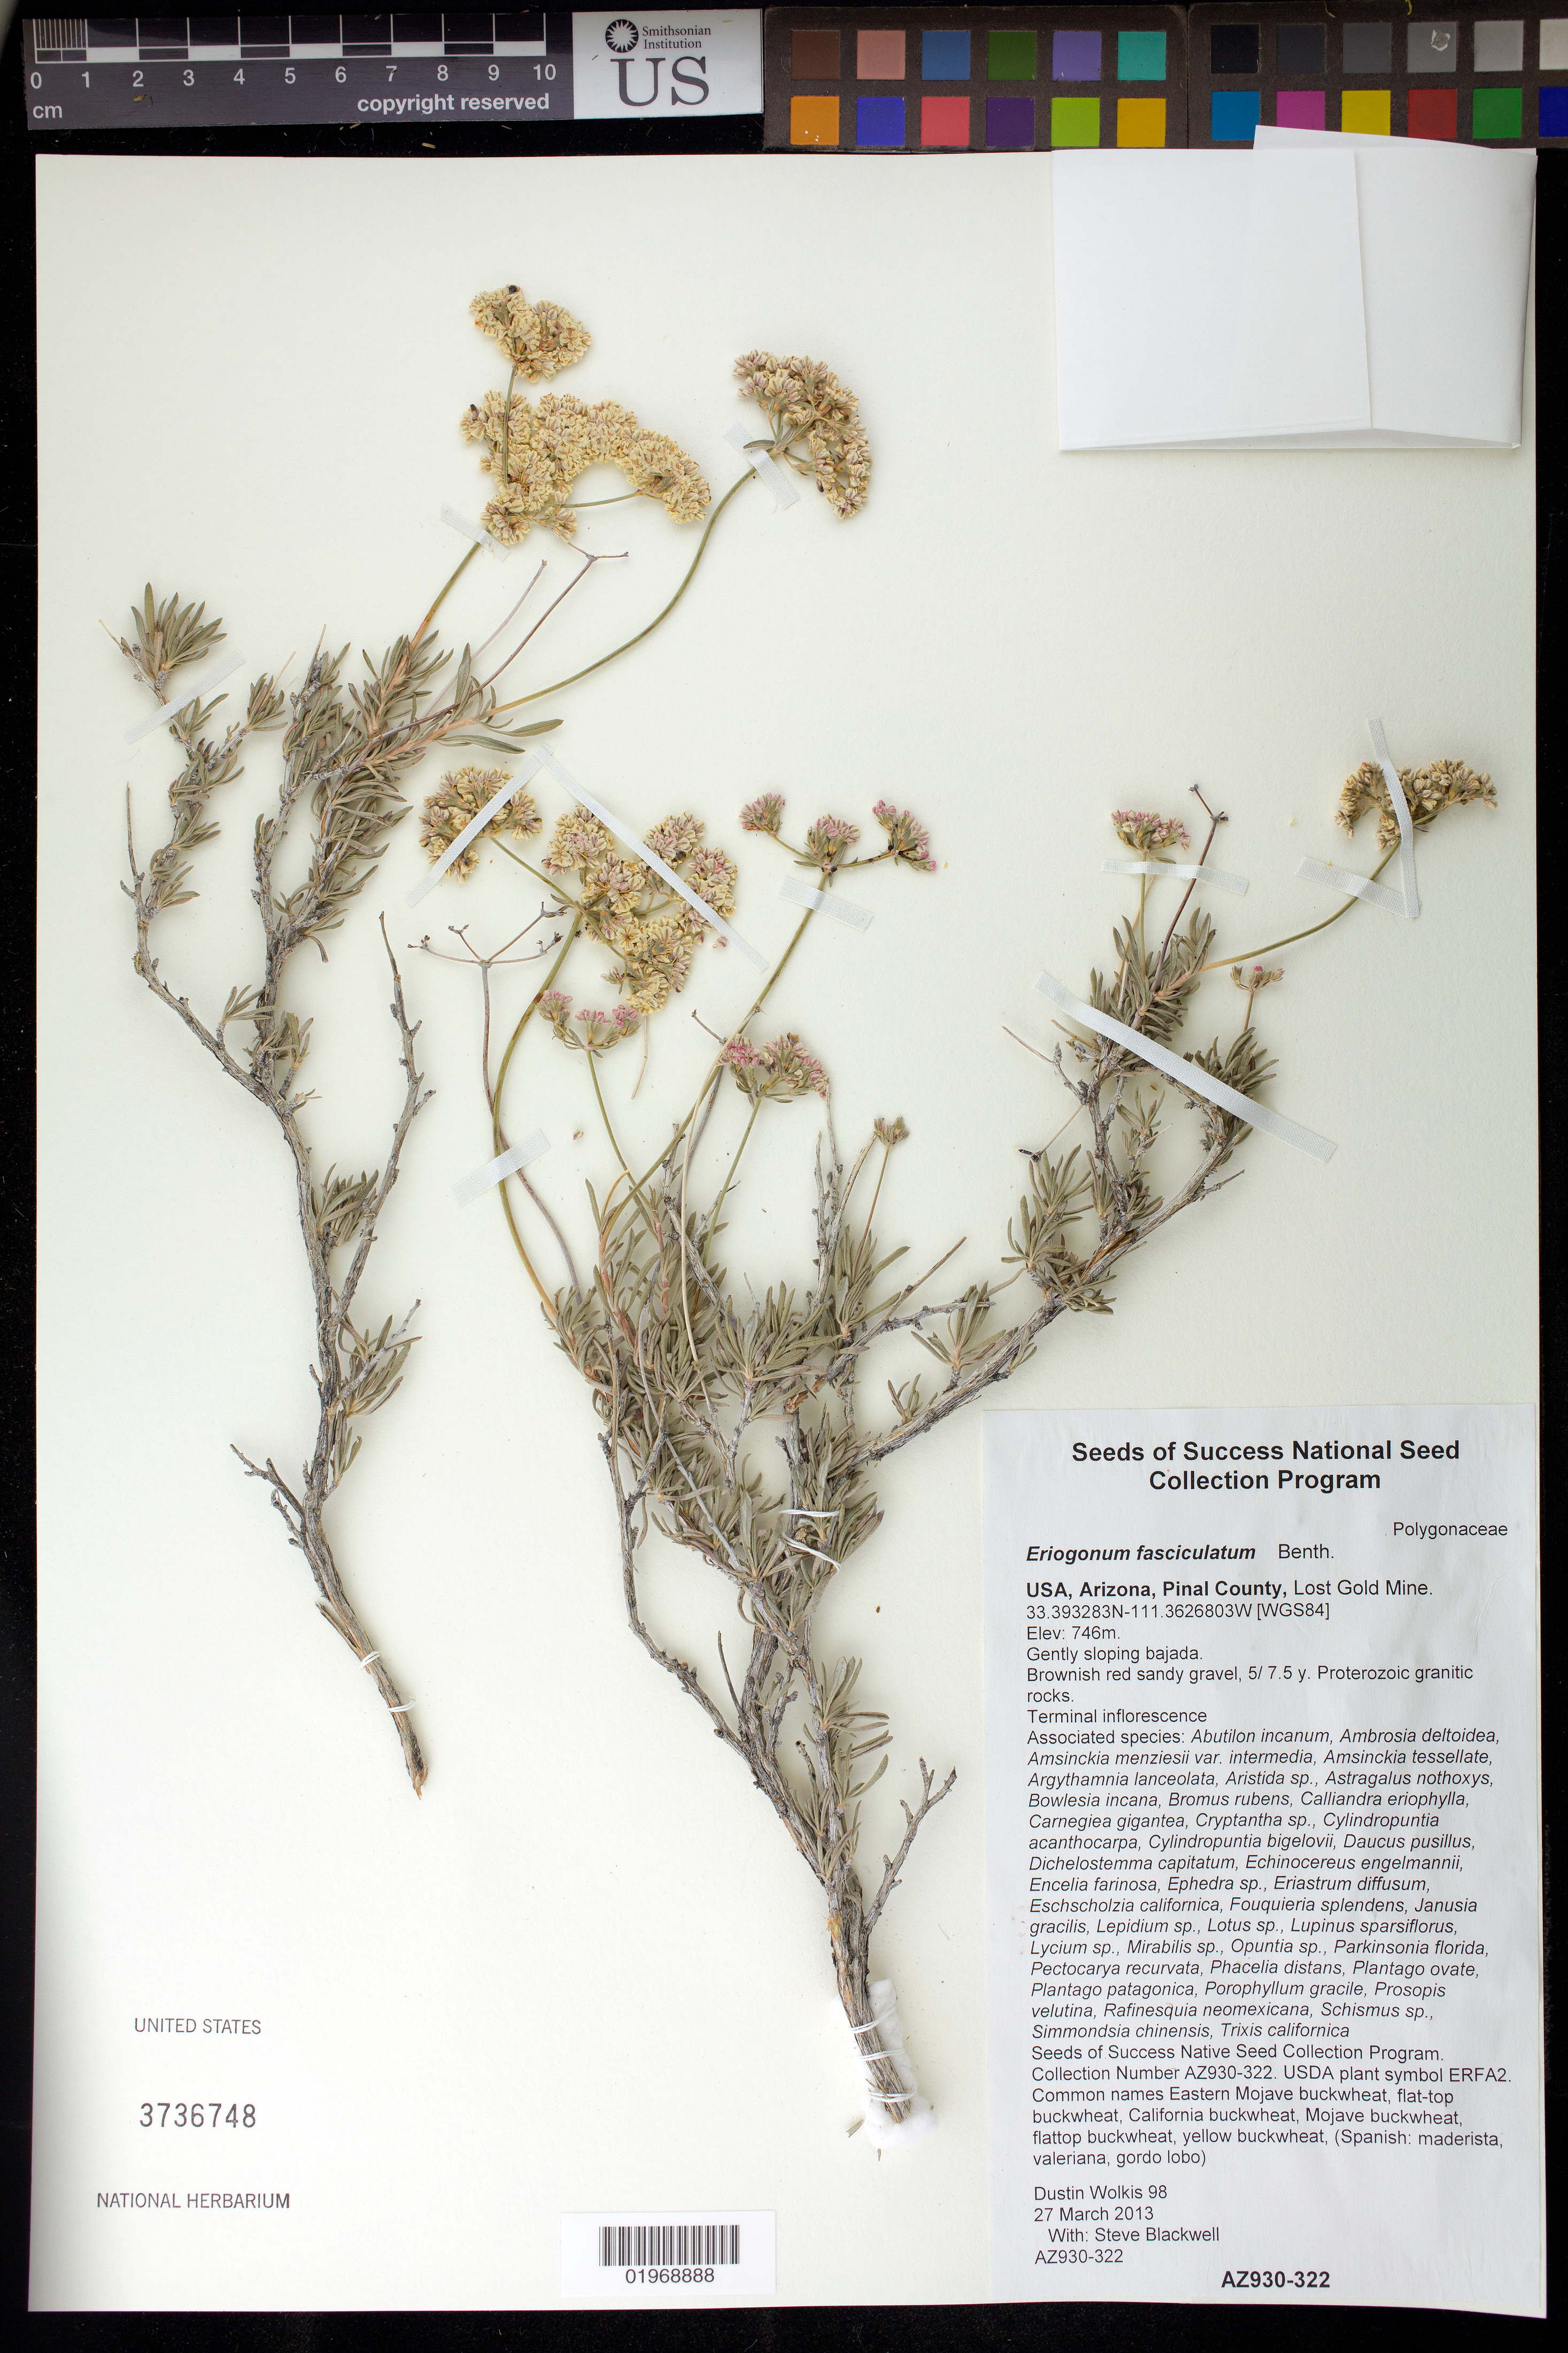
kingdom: Plantae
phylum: Tracheophyta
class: Magnoliopsida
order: Caryophyllales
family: Polygonaceae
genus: Eriogonum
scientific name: Eriogonum fasciculatum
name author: Benth.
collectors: D. Wolkis & S. Blackwell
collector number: AZ930-322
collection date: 2013-03-27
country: United States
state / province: Arizona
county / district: Pinal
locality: Lost Gold Mine.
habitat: Gently sloping bajada. Brownish res sandy gravel.Proterozoic granitic rocks.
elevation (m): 746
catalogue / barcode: US 3736748